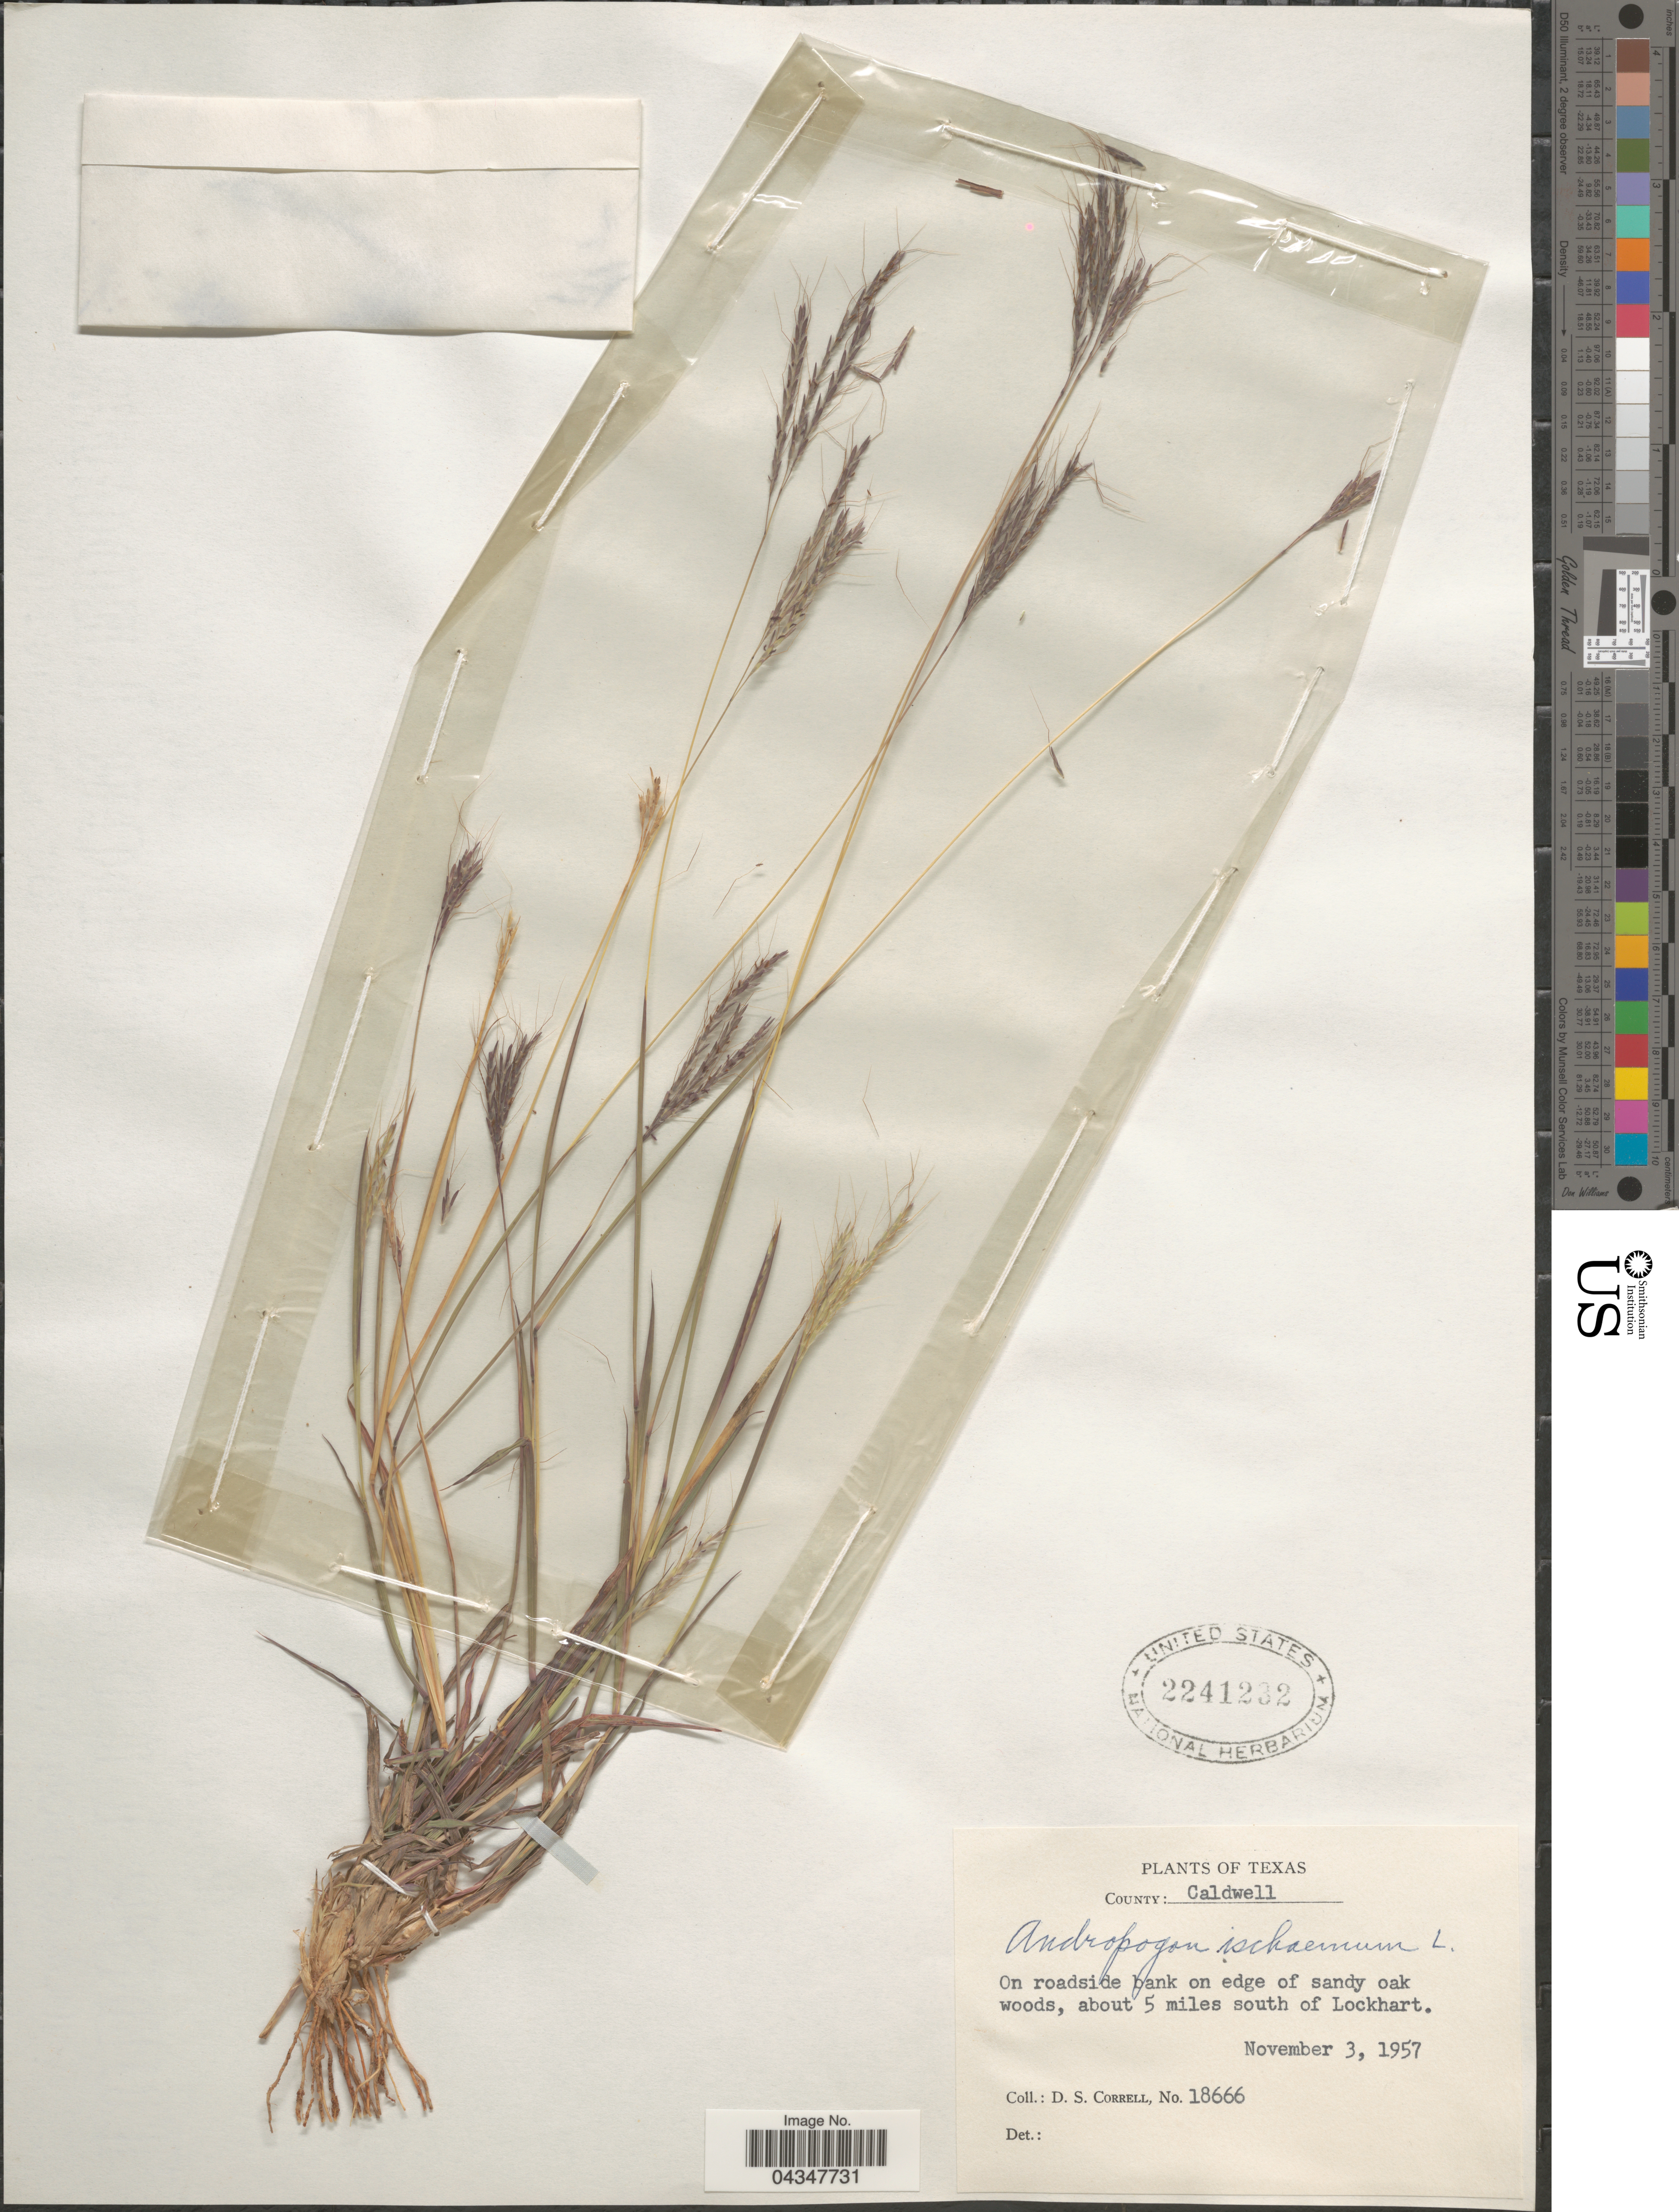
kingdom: Plantae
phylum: Tracheophyta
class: Liliopsida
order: Poales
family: Poaceae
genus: Bothriochloa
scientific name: Bothriochloa ischaemum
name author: (L.) Keng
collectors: D. S. Correll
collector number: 18666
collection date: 1957-11-03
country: United States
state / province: Texas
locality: County: Caldwell. On roadside bank on edge of sandy oak woods, about 5 miles south of Lockhart.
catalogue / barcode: US 2241232